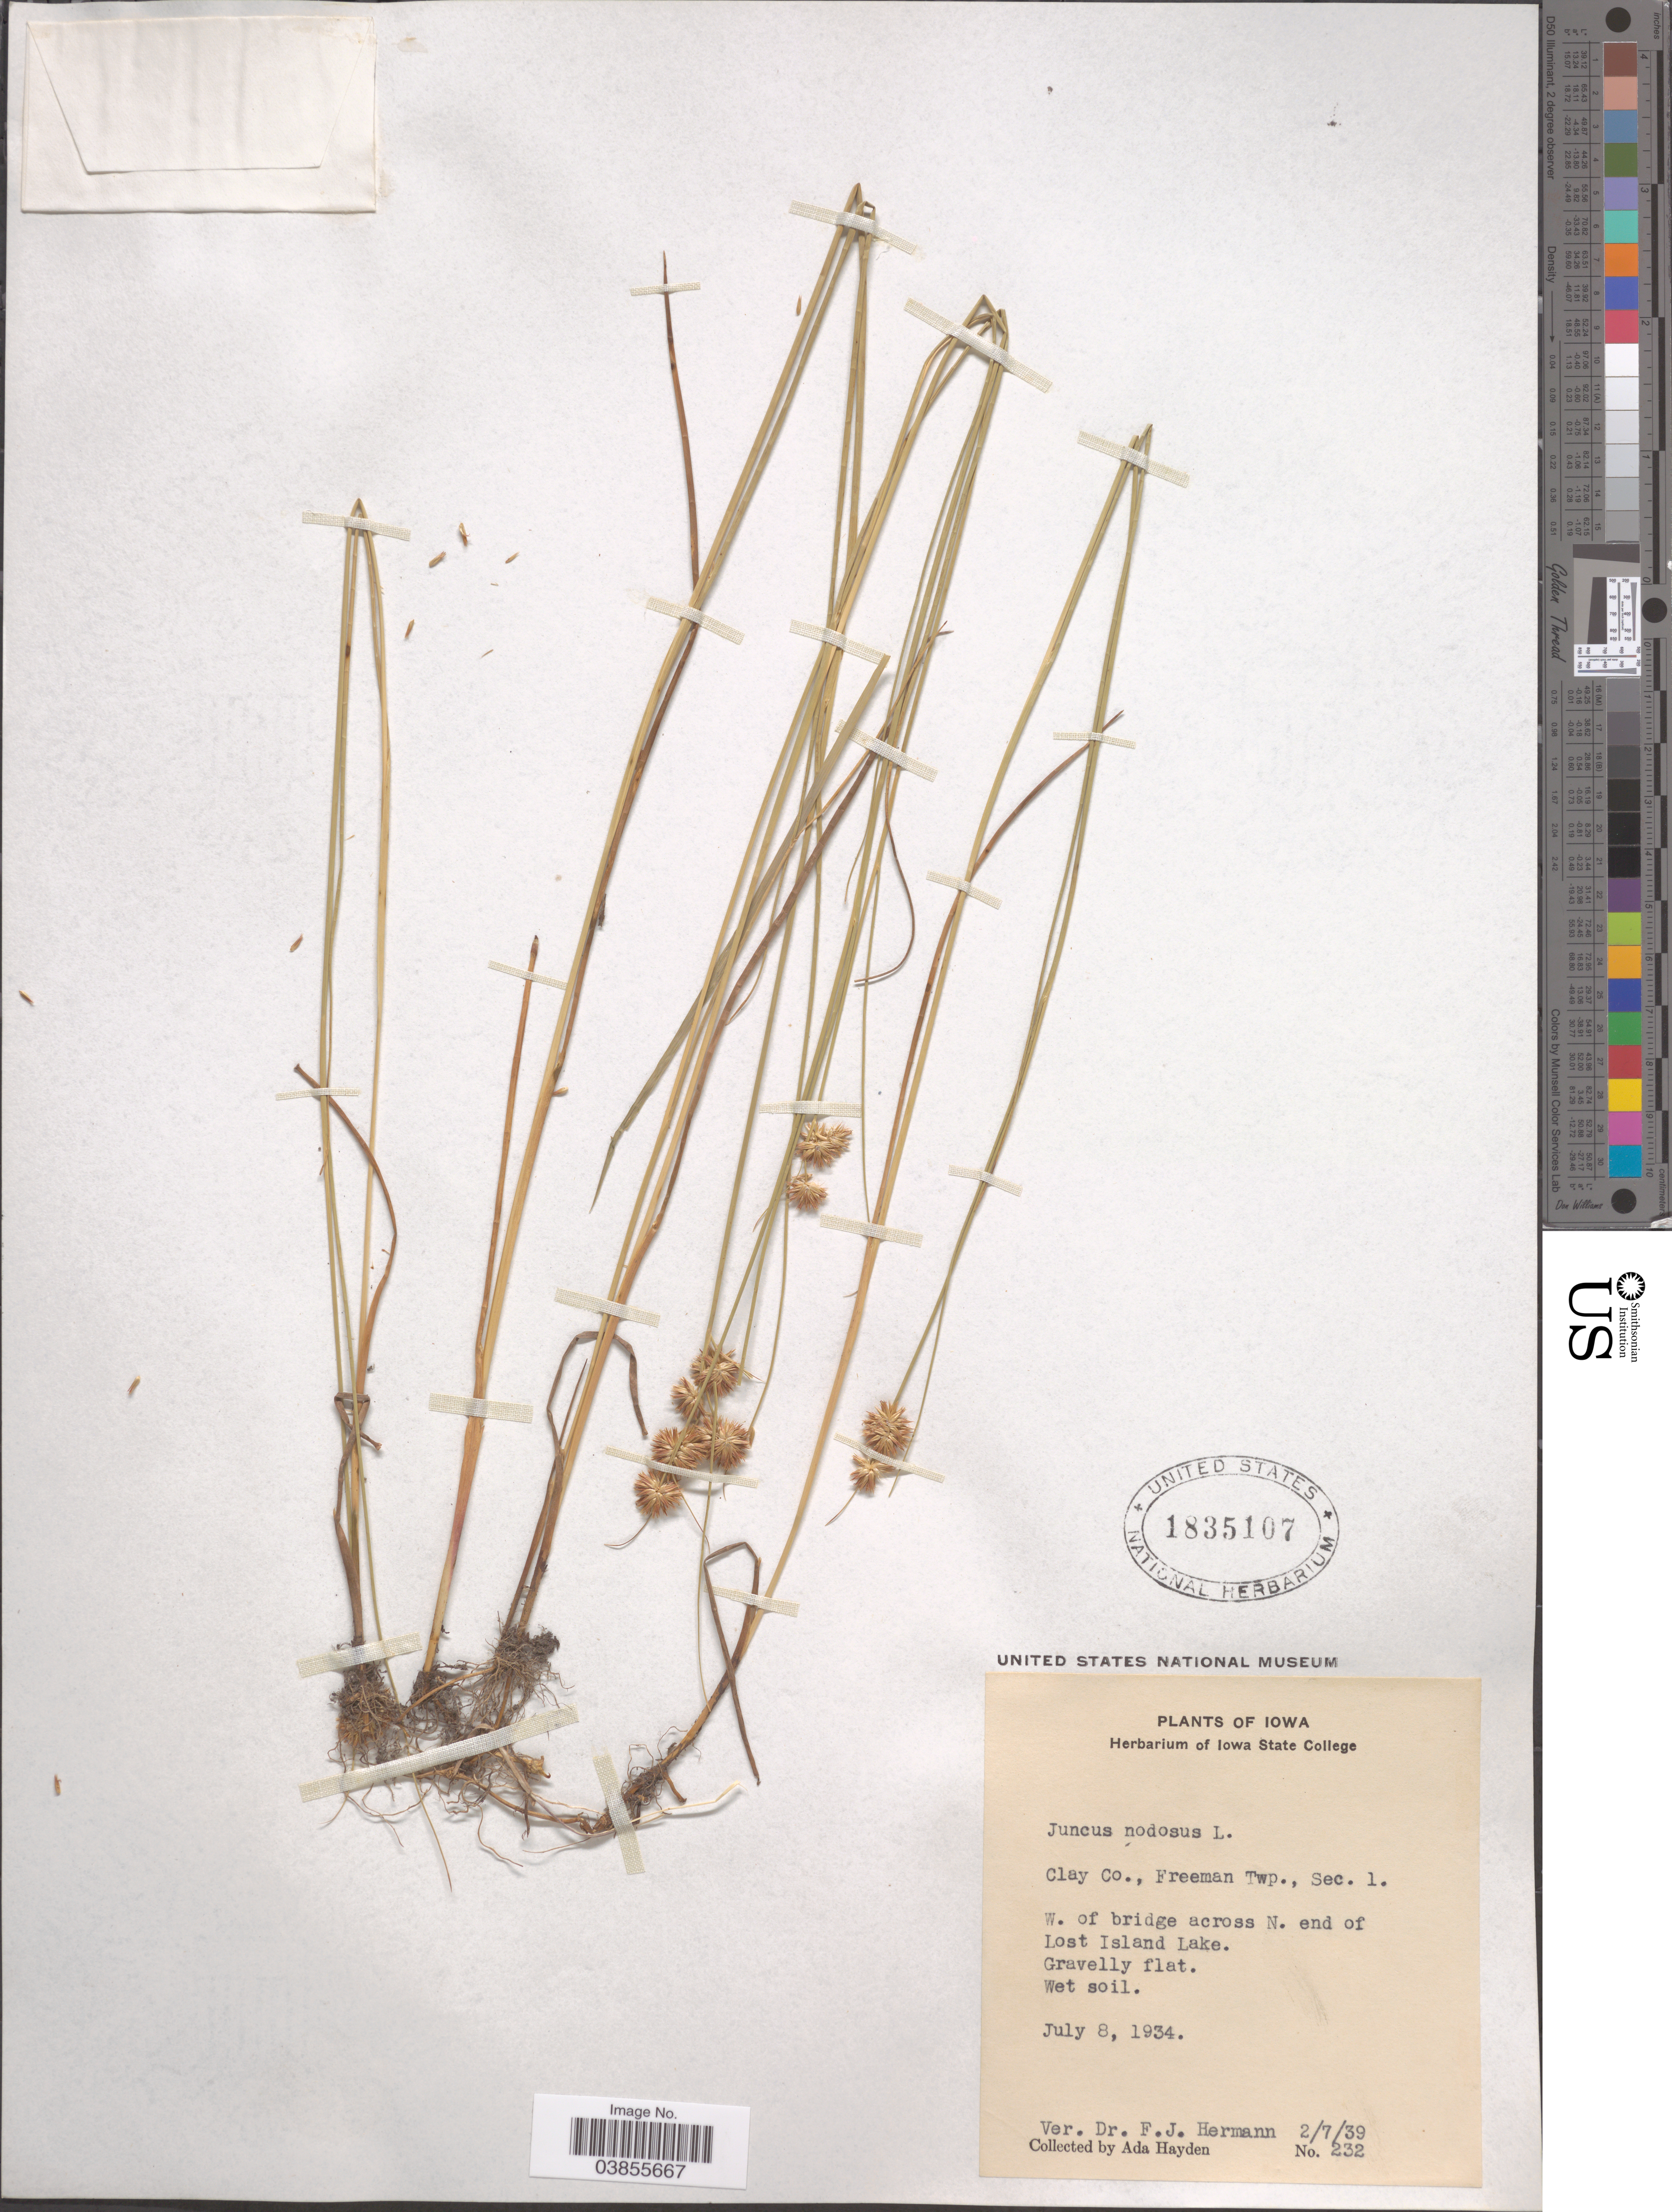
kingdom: Plantae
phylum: Tracheophyta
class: Liliopsida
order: Poales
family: Juncaceae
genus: Juncus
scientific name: Juncus nodosus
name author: L.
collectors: Ada Hayden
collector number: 232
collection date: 1934-07-08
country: United States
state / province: Iowa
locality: Clay Co., Freeman Twp., Sec. 1. W. of bridge across N. end of Lost Island Lake.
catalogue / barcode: US 1835107